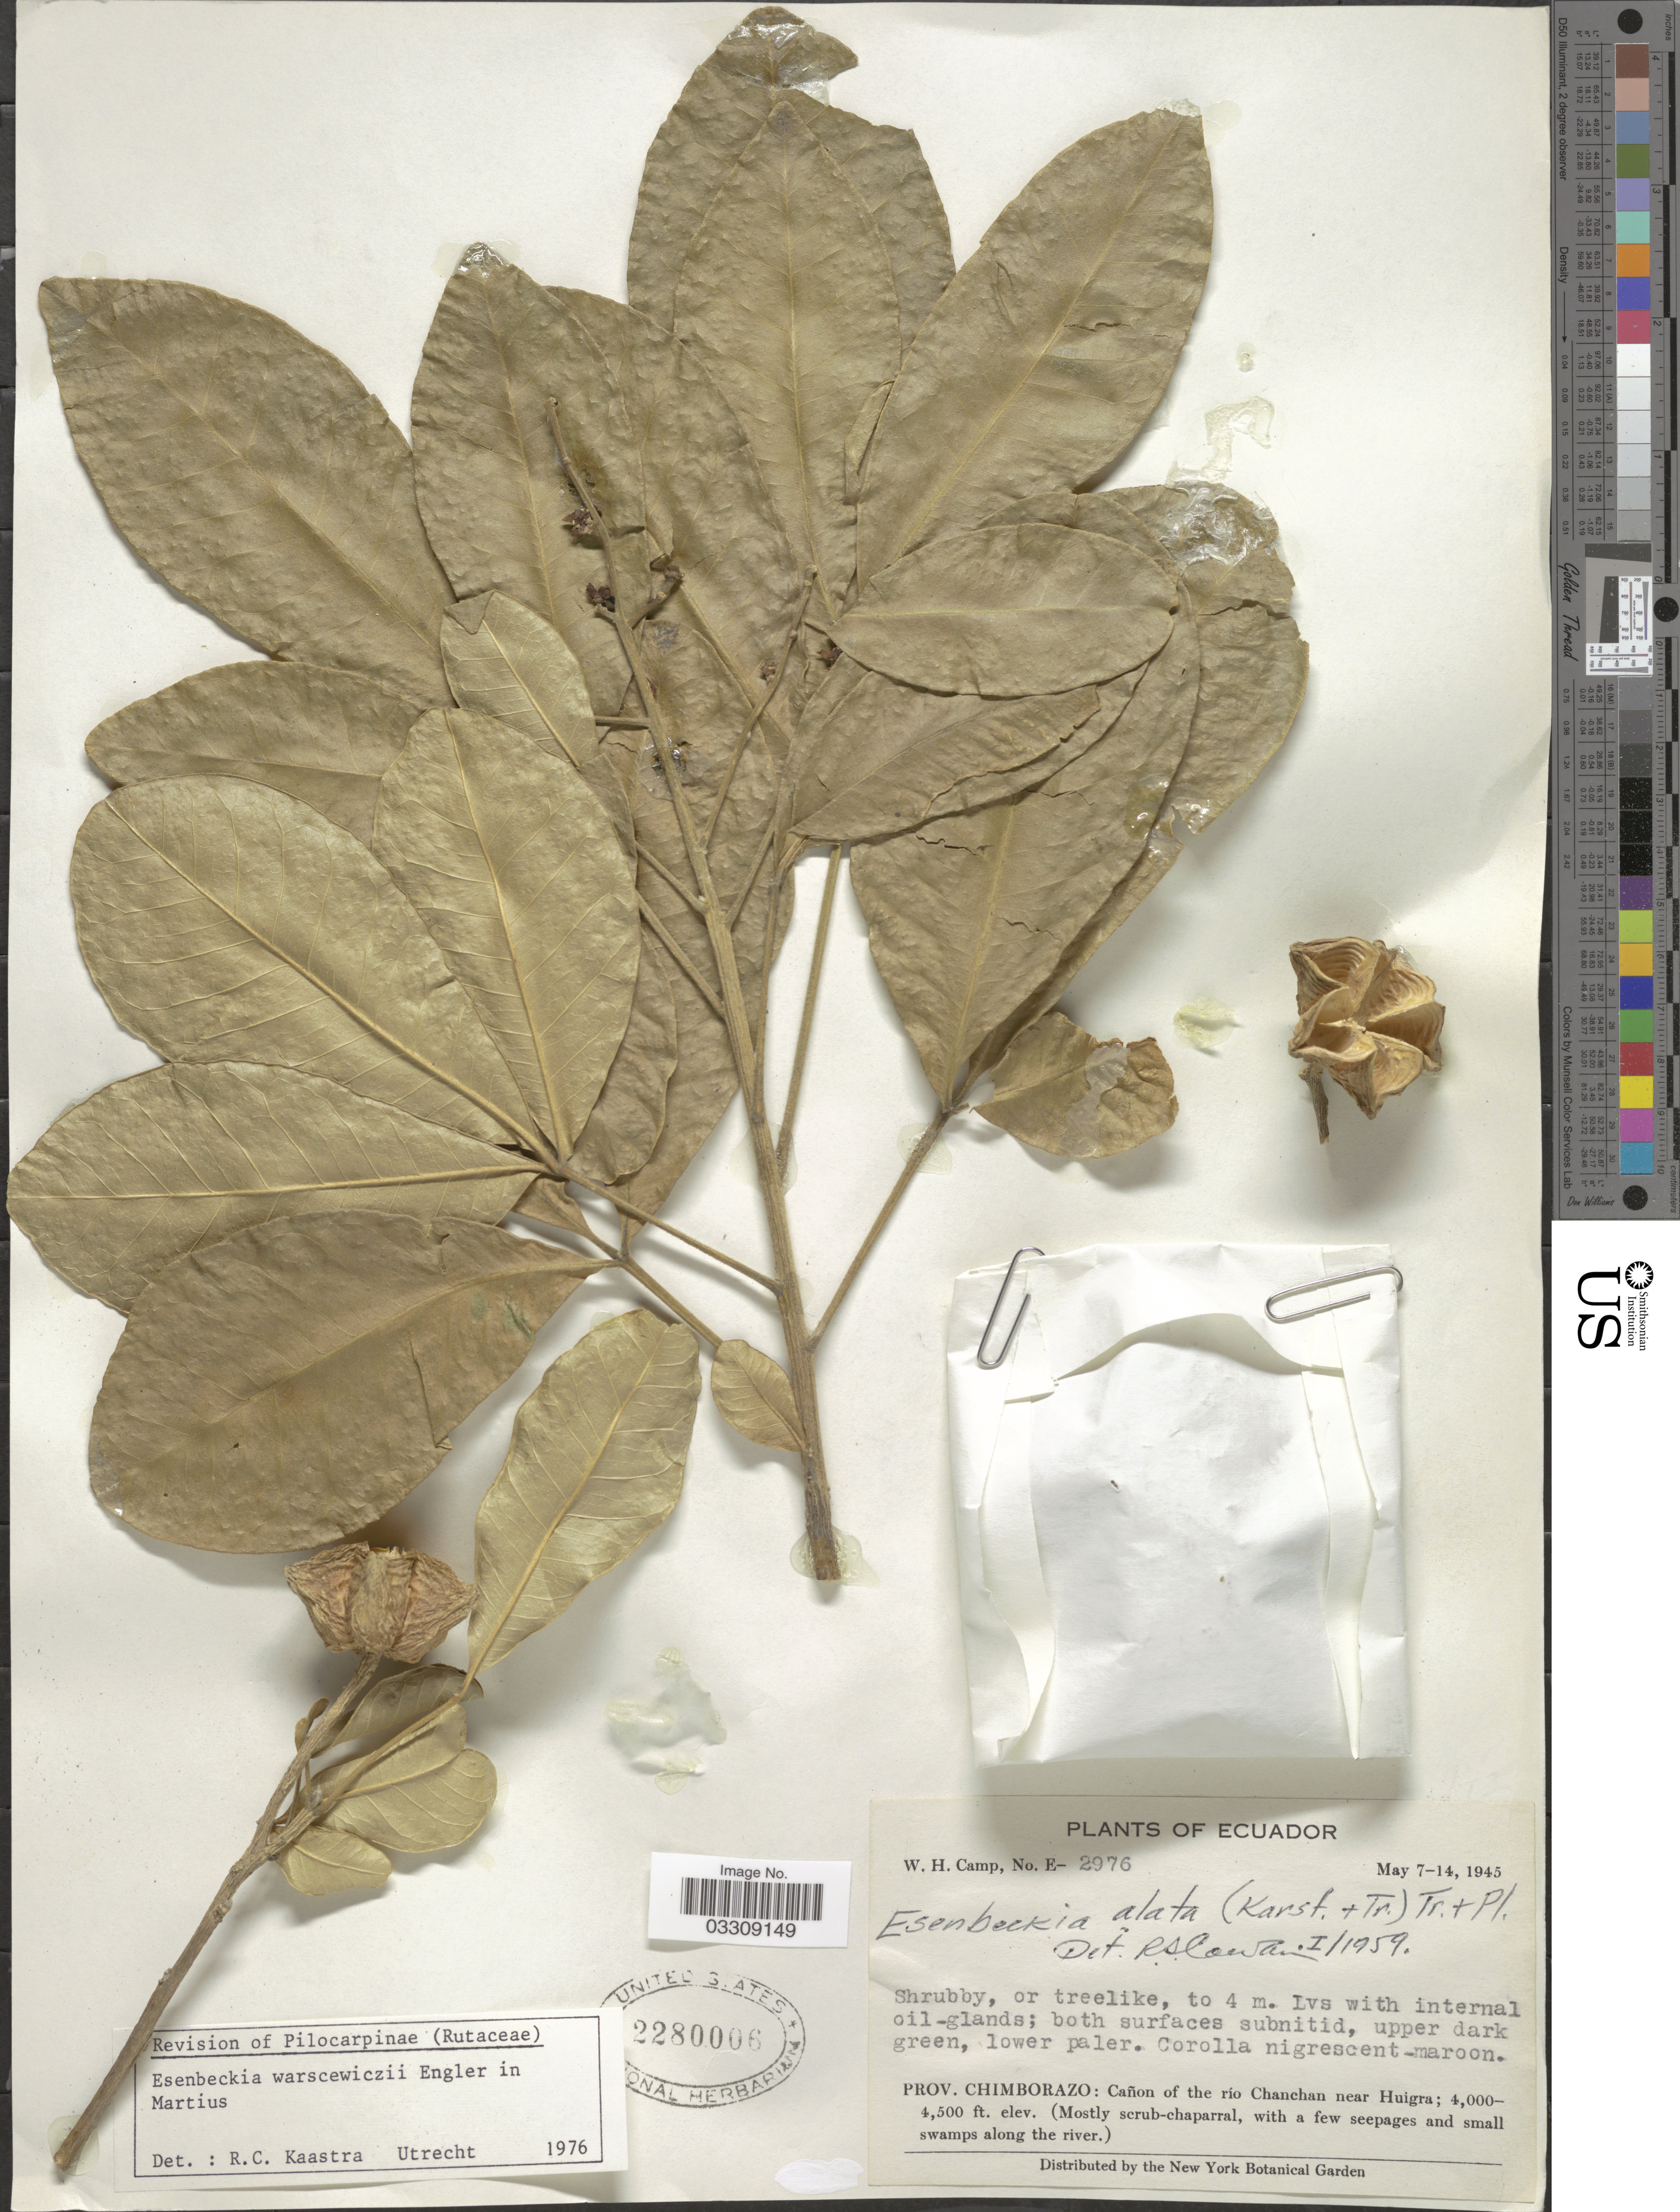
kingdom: Plantae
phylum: Tracheophyta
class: Magnoliopsida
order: Sapindales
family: Rutaceae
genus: Esenbeckia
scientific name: Esenbeckia warscewiczii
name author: Engl.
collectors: W. H. Camp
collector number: E-2976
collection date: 1945-05-07/1945-05-14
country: Ecuador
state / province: Chimborazo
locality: Cañon of the río Chanchan near Huigra.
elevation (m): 1219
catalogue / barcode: US 2280006